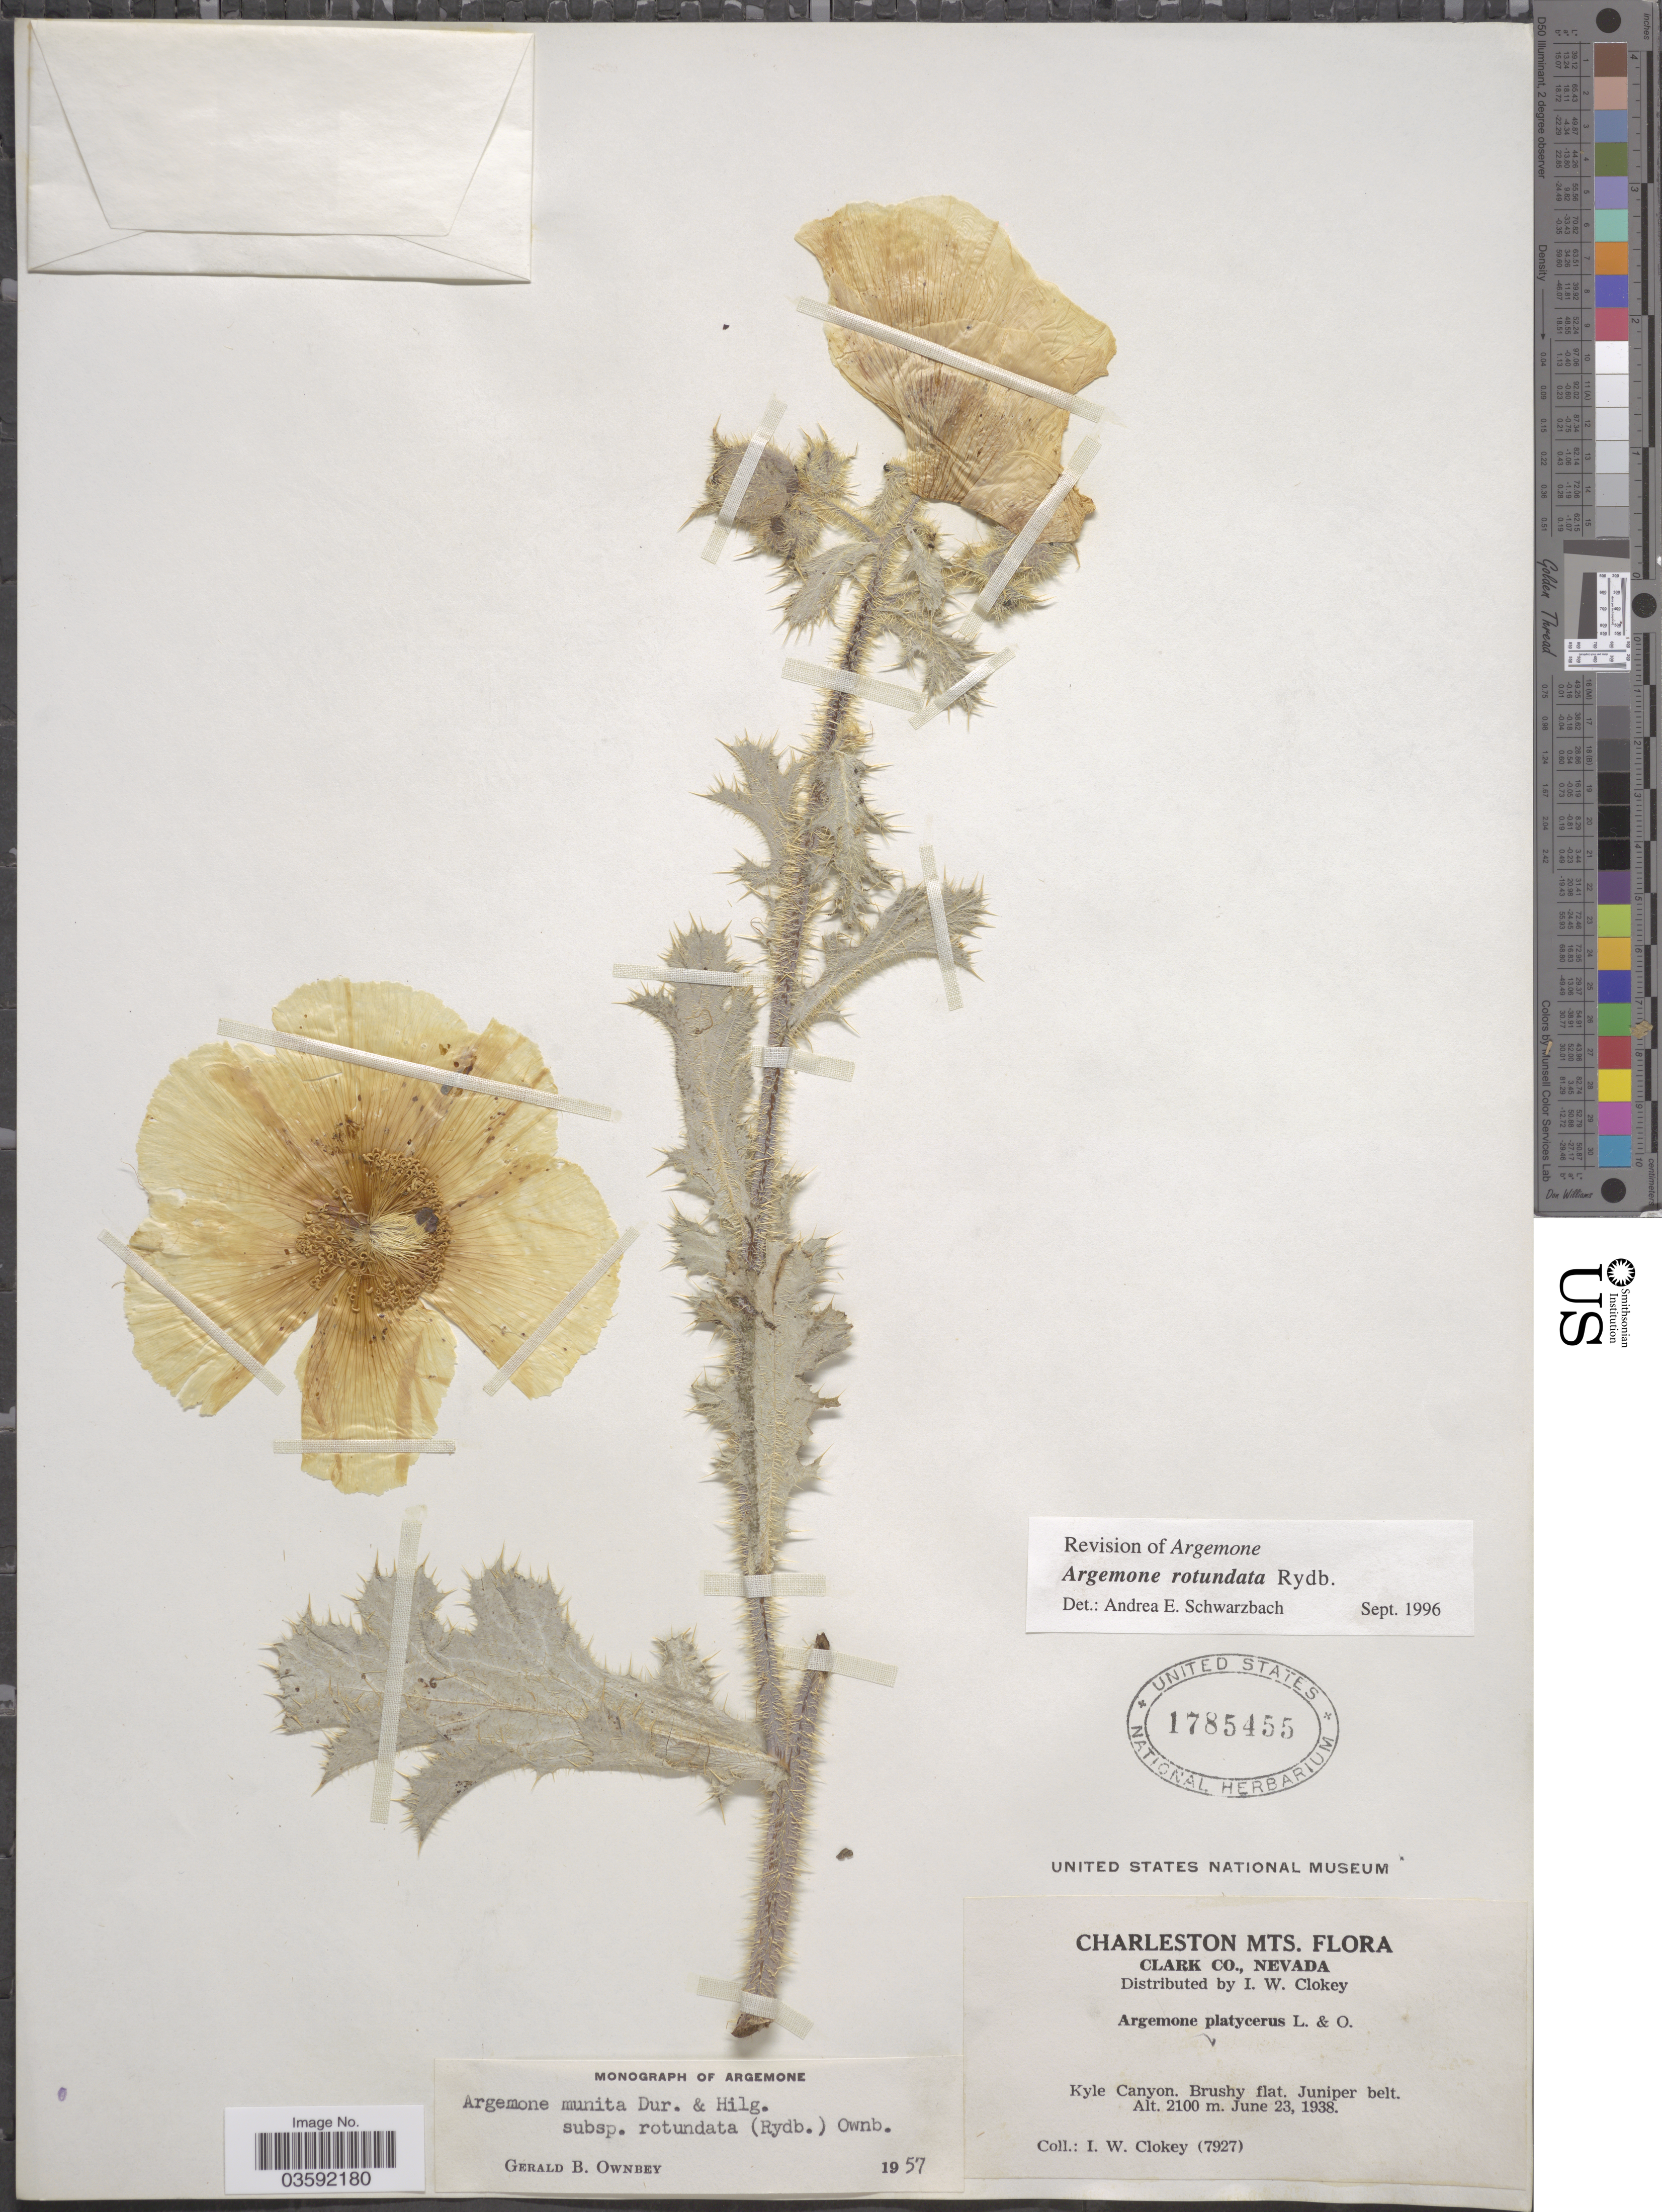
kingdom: Plantae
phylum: Tracheophyta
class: Magnoliopsida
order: Ranunculales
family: Papaveraceae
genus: Argemone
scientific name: Argemone rotundata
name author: Rydb.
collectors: I. W. Clokey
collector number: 7927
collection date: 1938-06-23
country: United States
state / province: Nevada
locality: Charleston Mts. Clark Co. Kyle Canyon.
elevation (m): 2100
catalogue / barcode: US 1785455